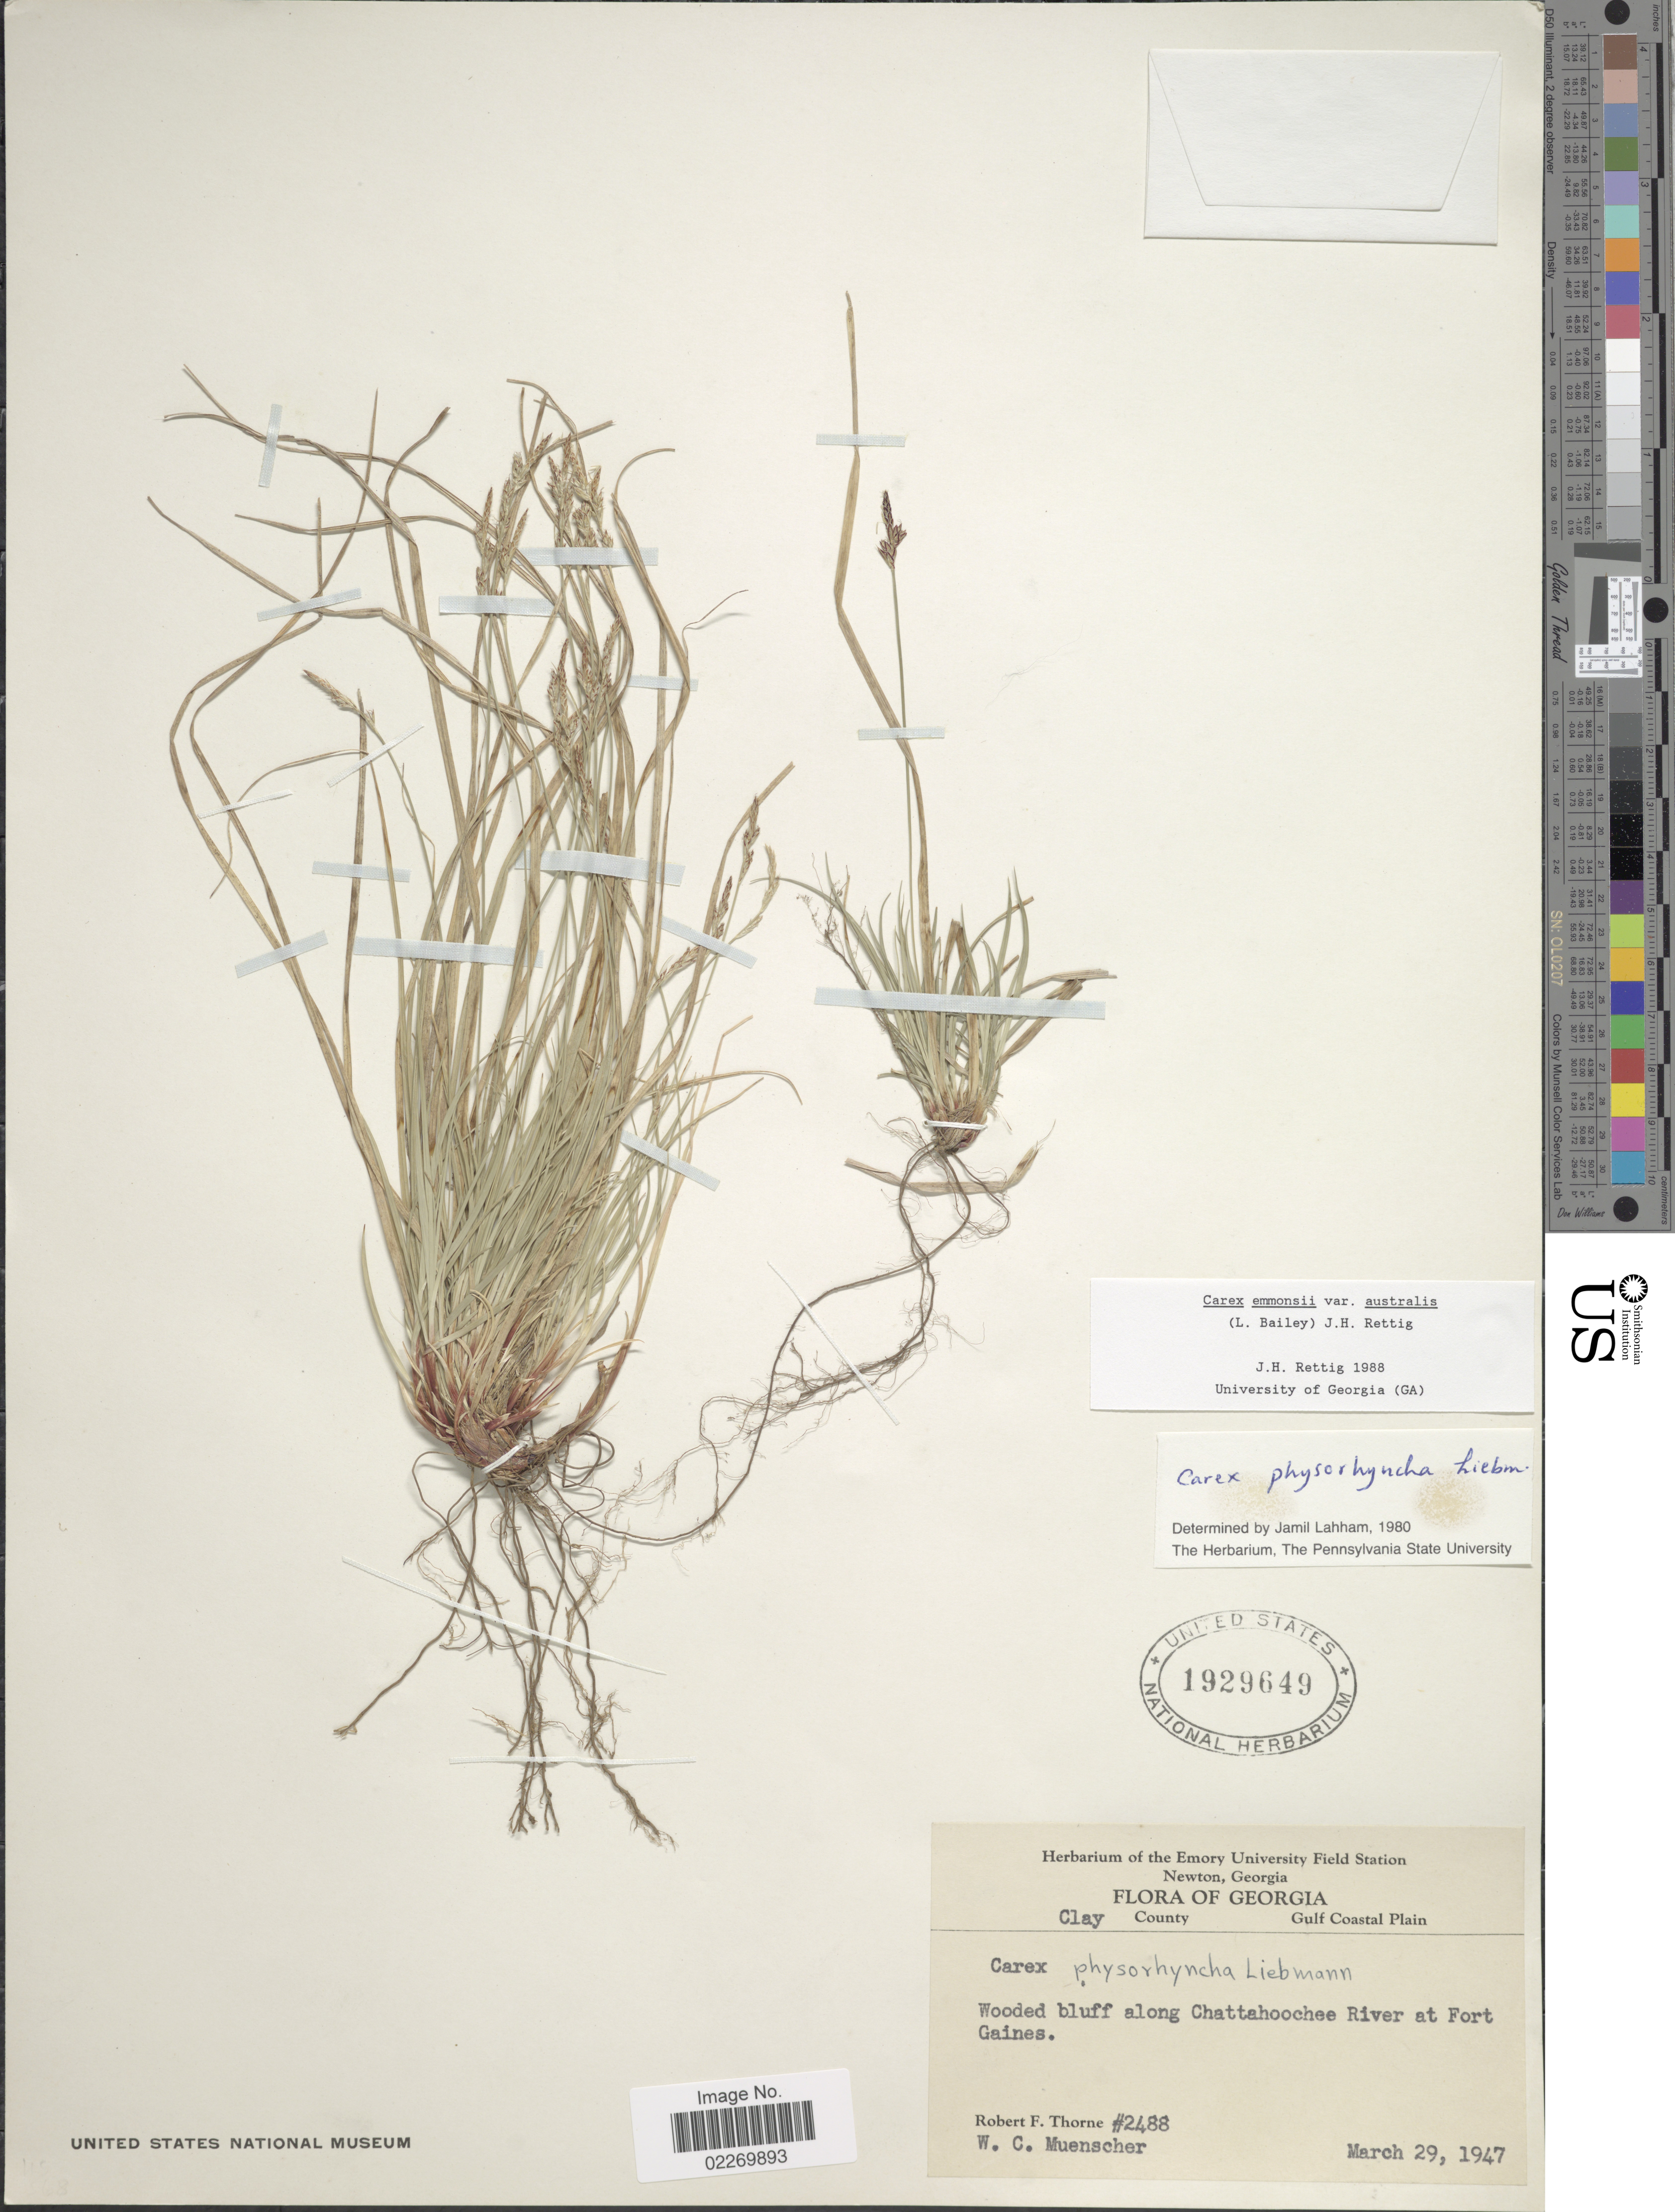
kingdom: Plantae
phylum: Tracheophyta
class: Liliopsida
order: Poales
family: Cyperaceae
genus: Carex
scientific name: Carex physorhyncha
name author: Liebm. ex Steud.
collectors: R. F. Thorne & W. Muenscher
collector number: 2488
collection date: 1947-03-29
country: United States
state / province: Georgia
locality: Clay County, Gulf Coastal Plain. Wooded bluff along Chattahoochee River at Fort Gaines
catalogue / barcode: US 1929649